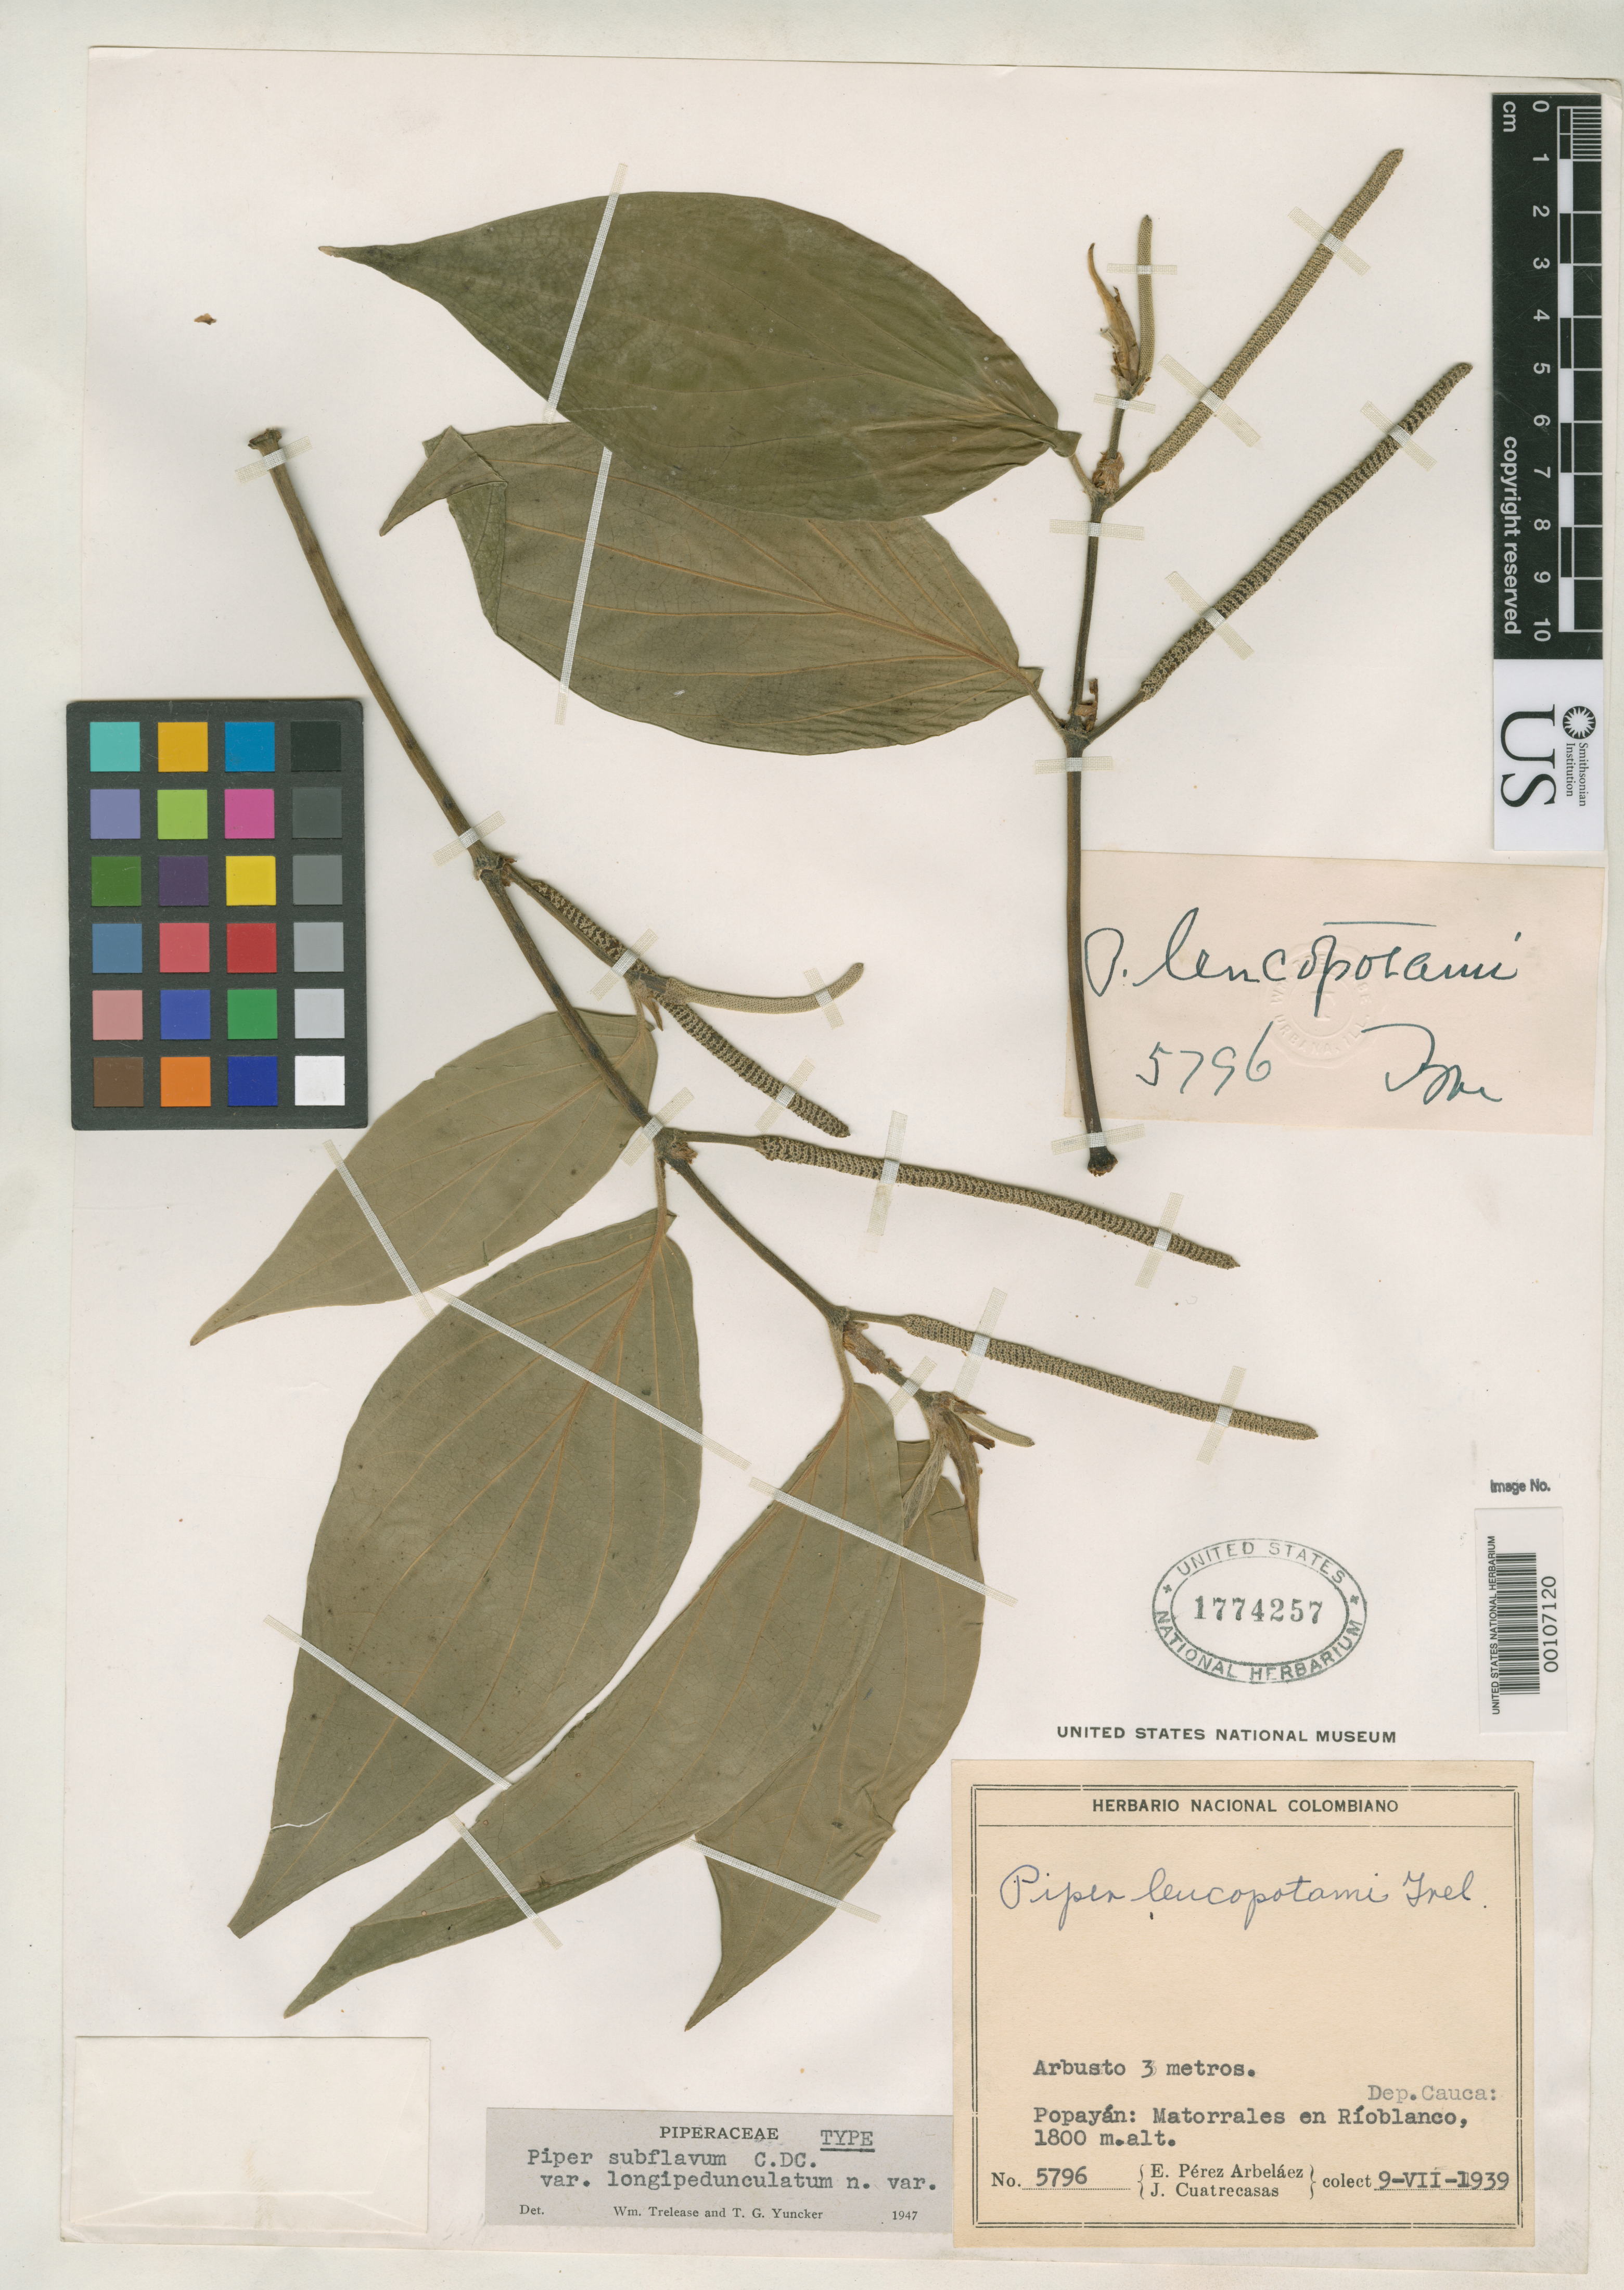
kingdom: Plantae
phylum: Tracheophyta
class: Magnoliopsida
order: Piperales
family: Piperaceae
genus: Piper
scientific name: Piper subflavum var. longipedunculatum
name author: Trel. & Yunck.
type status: Holotype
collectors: E. Pérez Arbeláez & J. Cuatrecasas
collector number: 5796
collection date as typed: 09 Jul 1939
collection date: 1939-07-09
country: Colombia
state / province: Cauca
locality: Popayan, Rio Blanco.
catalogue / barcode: US 1774257